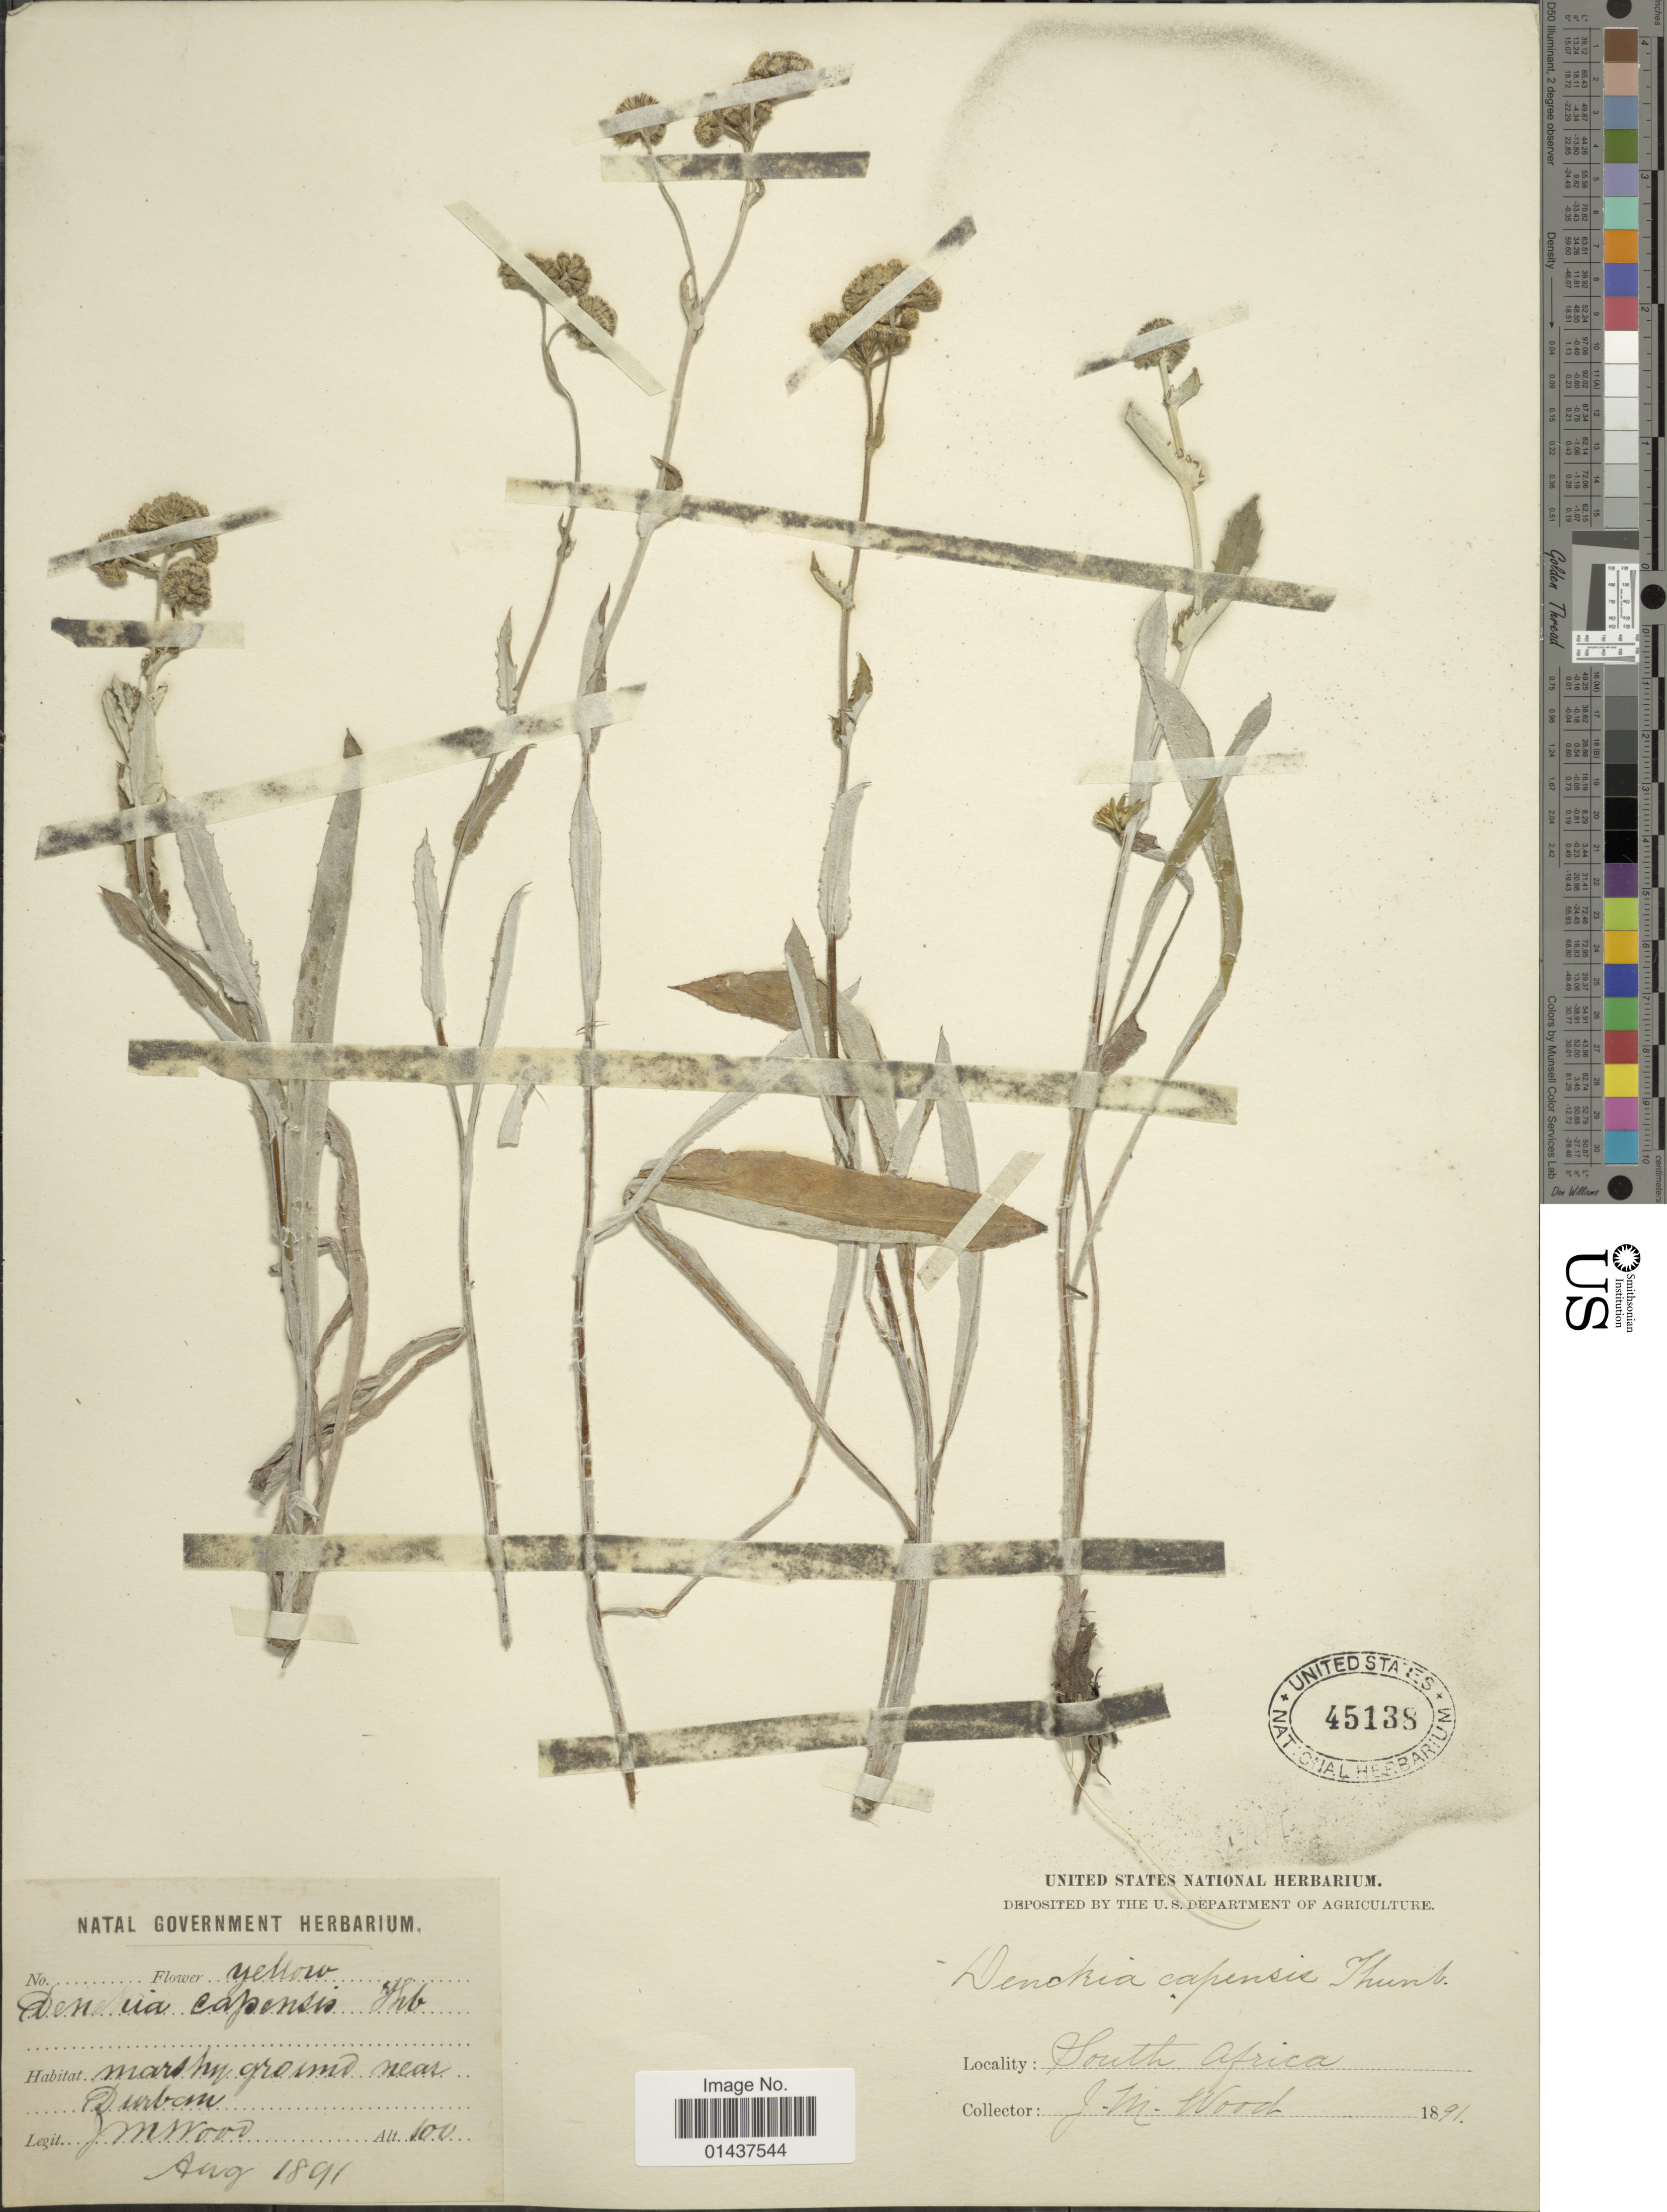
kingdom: Plantae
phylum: Tracheophyta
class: Magnoliopsida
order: Asterales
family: Asteraceae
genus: Denekia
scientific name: Denekia capensis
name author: Thunb.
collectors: J. M. Wood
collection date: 1891-08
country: South Africa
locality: Marshy ground near Durban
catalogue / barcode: US 45138